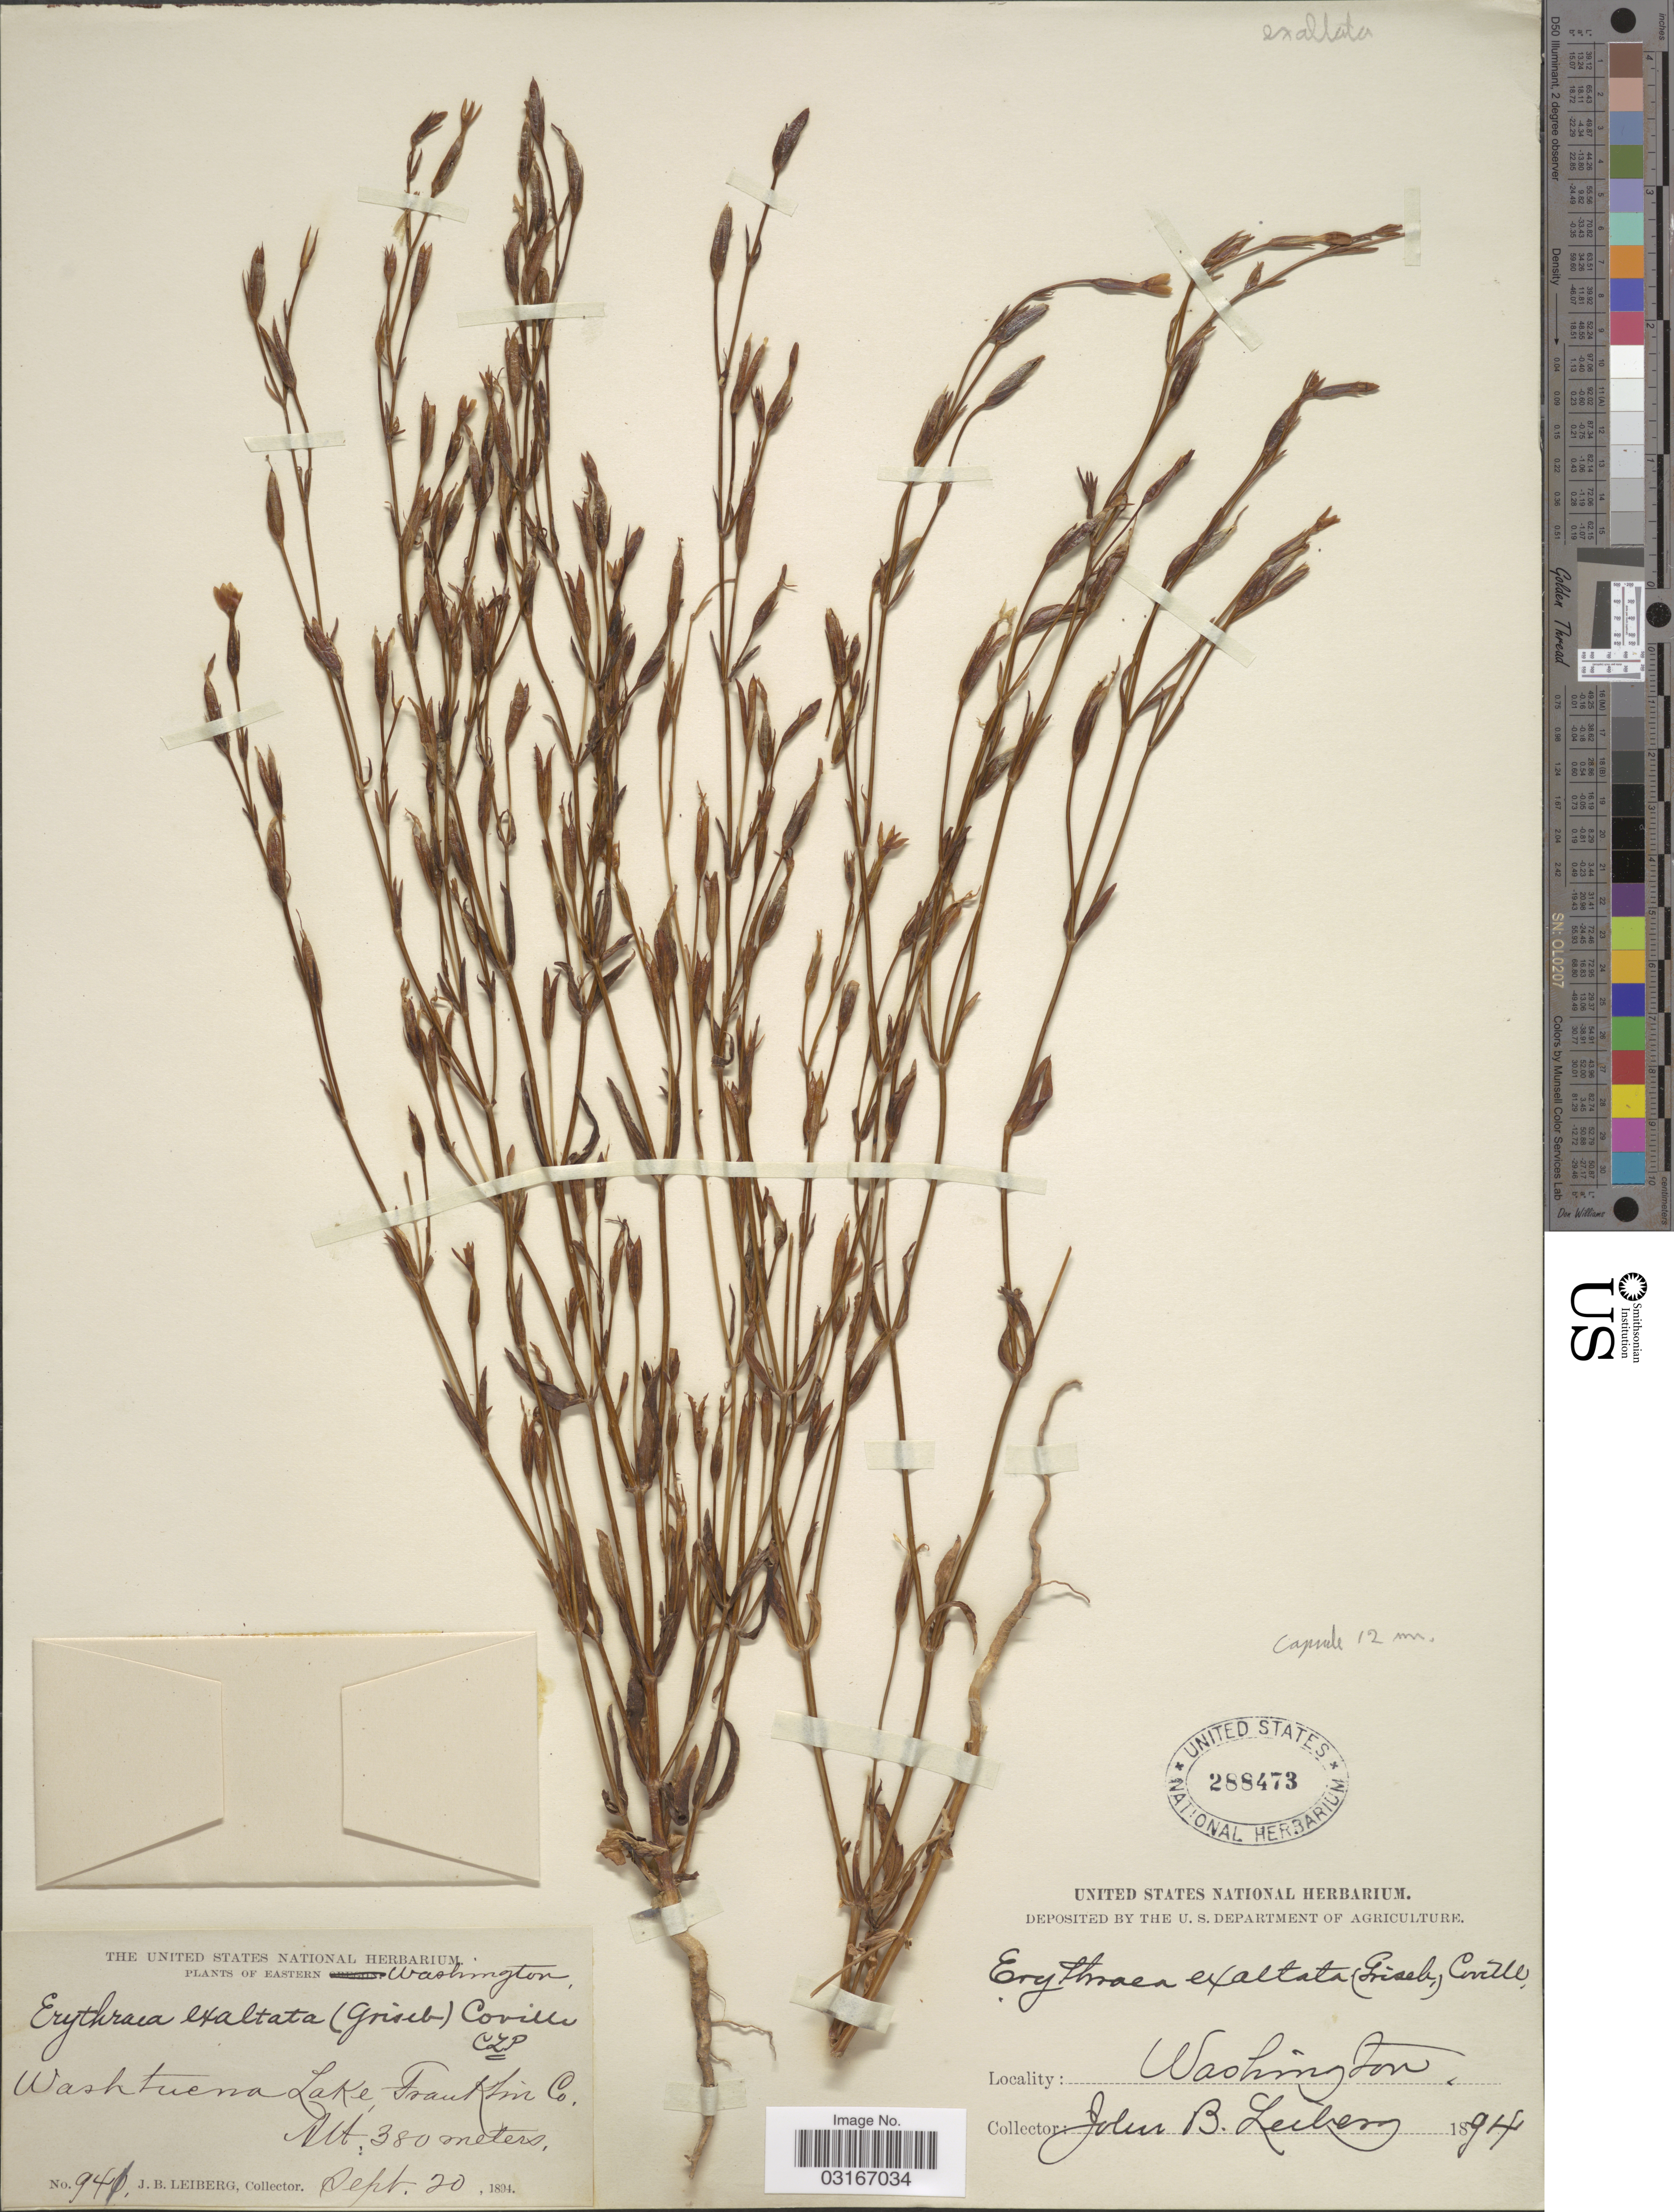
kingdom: Plantae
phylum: Tracheophyta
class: Magnoliopsida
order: Gentianales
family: Gentianaceae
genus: Centaurium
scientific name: Centaurium exaltatum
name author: (Griseb.) W. Wight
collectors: J. B. Leiberg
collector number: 941*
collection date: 1894-09-20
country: United States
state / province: Washington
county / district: Franklin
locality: Eastern Washington, Washtucna Lake, Franklin Co.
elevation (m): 380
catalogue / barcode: US 288473